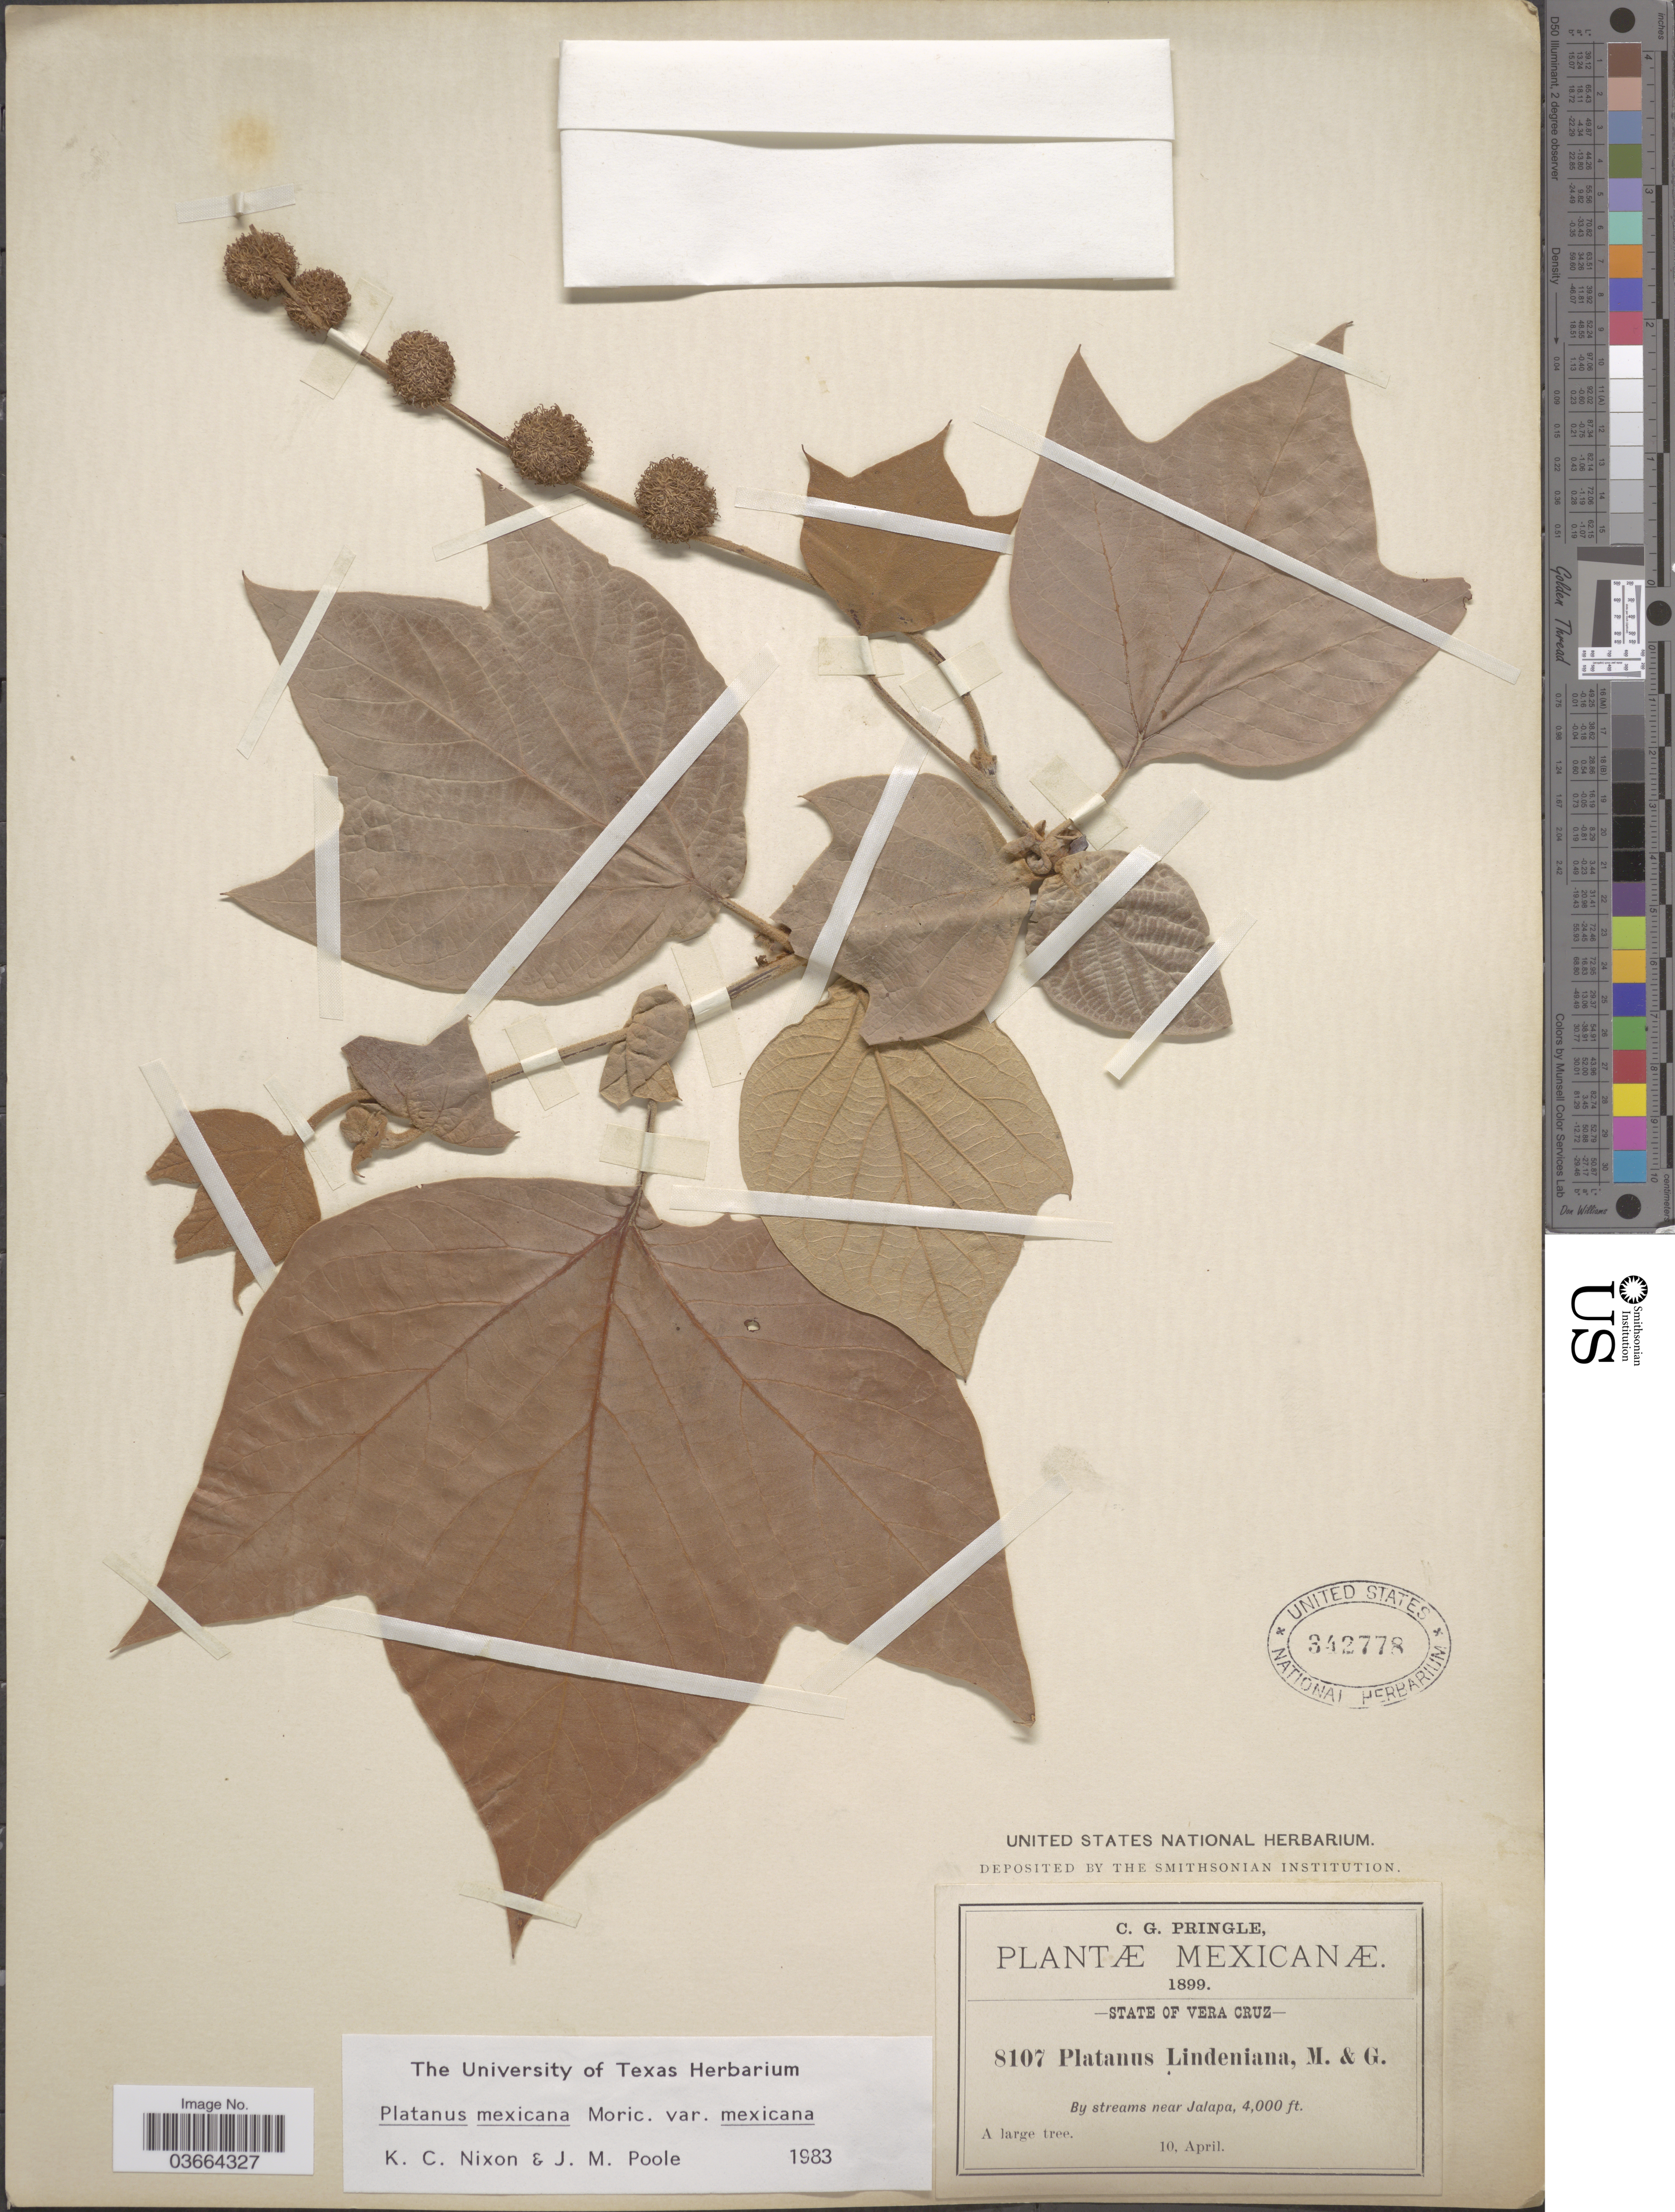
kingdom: Plantae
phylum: Tracheophyta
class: Magnoliopsida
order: Proteales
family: Platanaceae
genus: Platanus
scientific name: Platanus mexicana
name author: Moric.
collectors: C. G. Pringle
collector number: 8107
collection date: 1899-04-10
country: Mexico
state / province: Veracruz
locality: Vera Cruz. By streams near Jalapa.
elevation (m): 1219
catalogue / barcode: US 342778